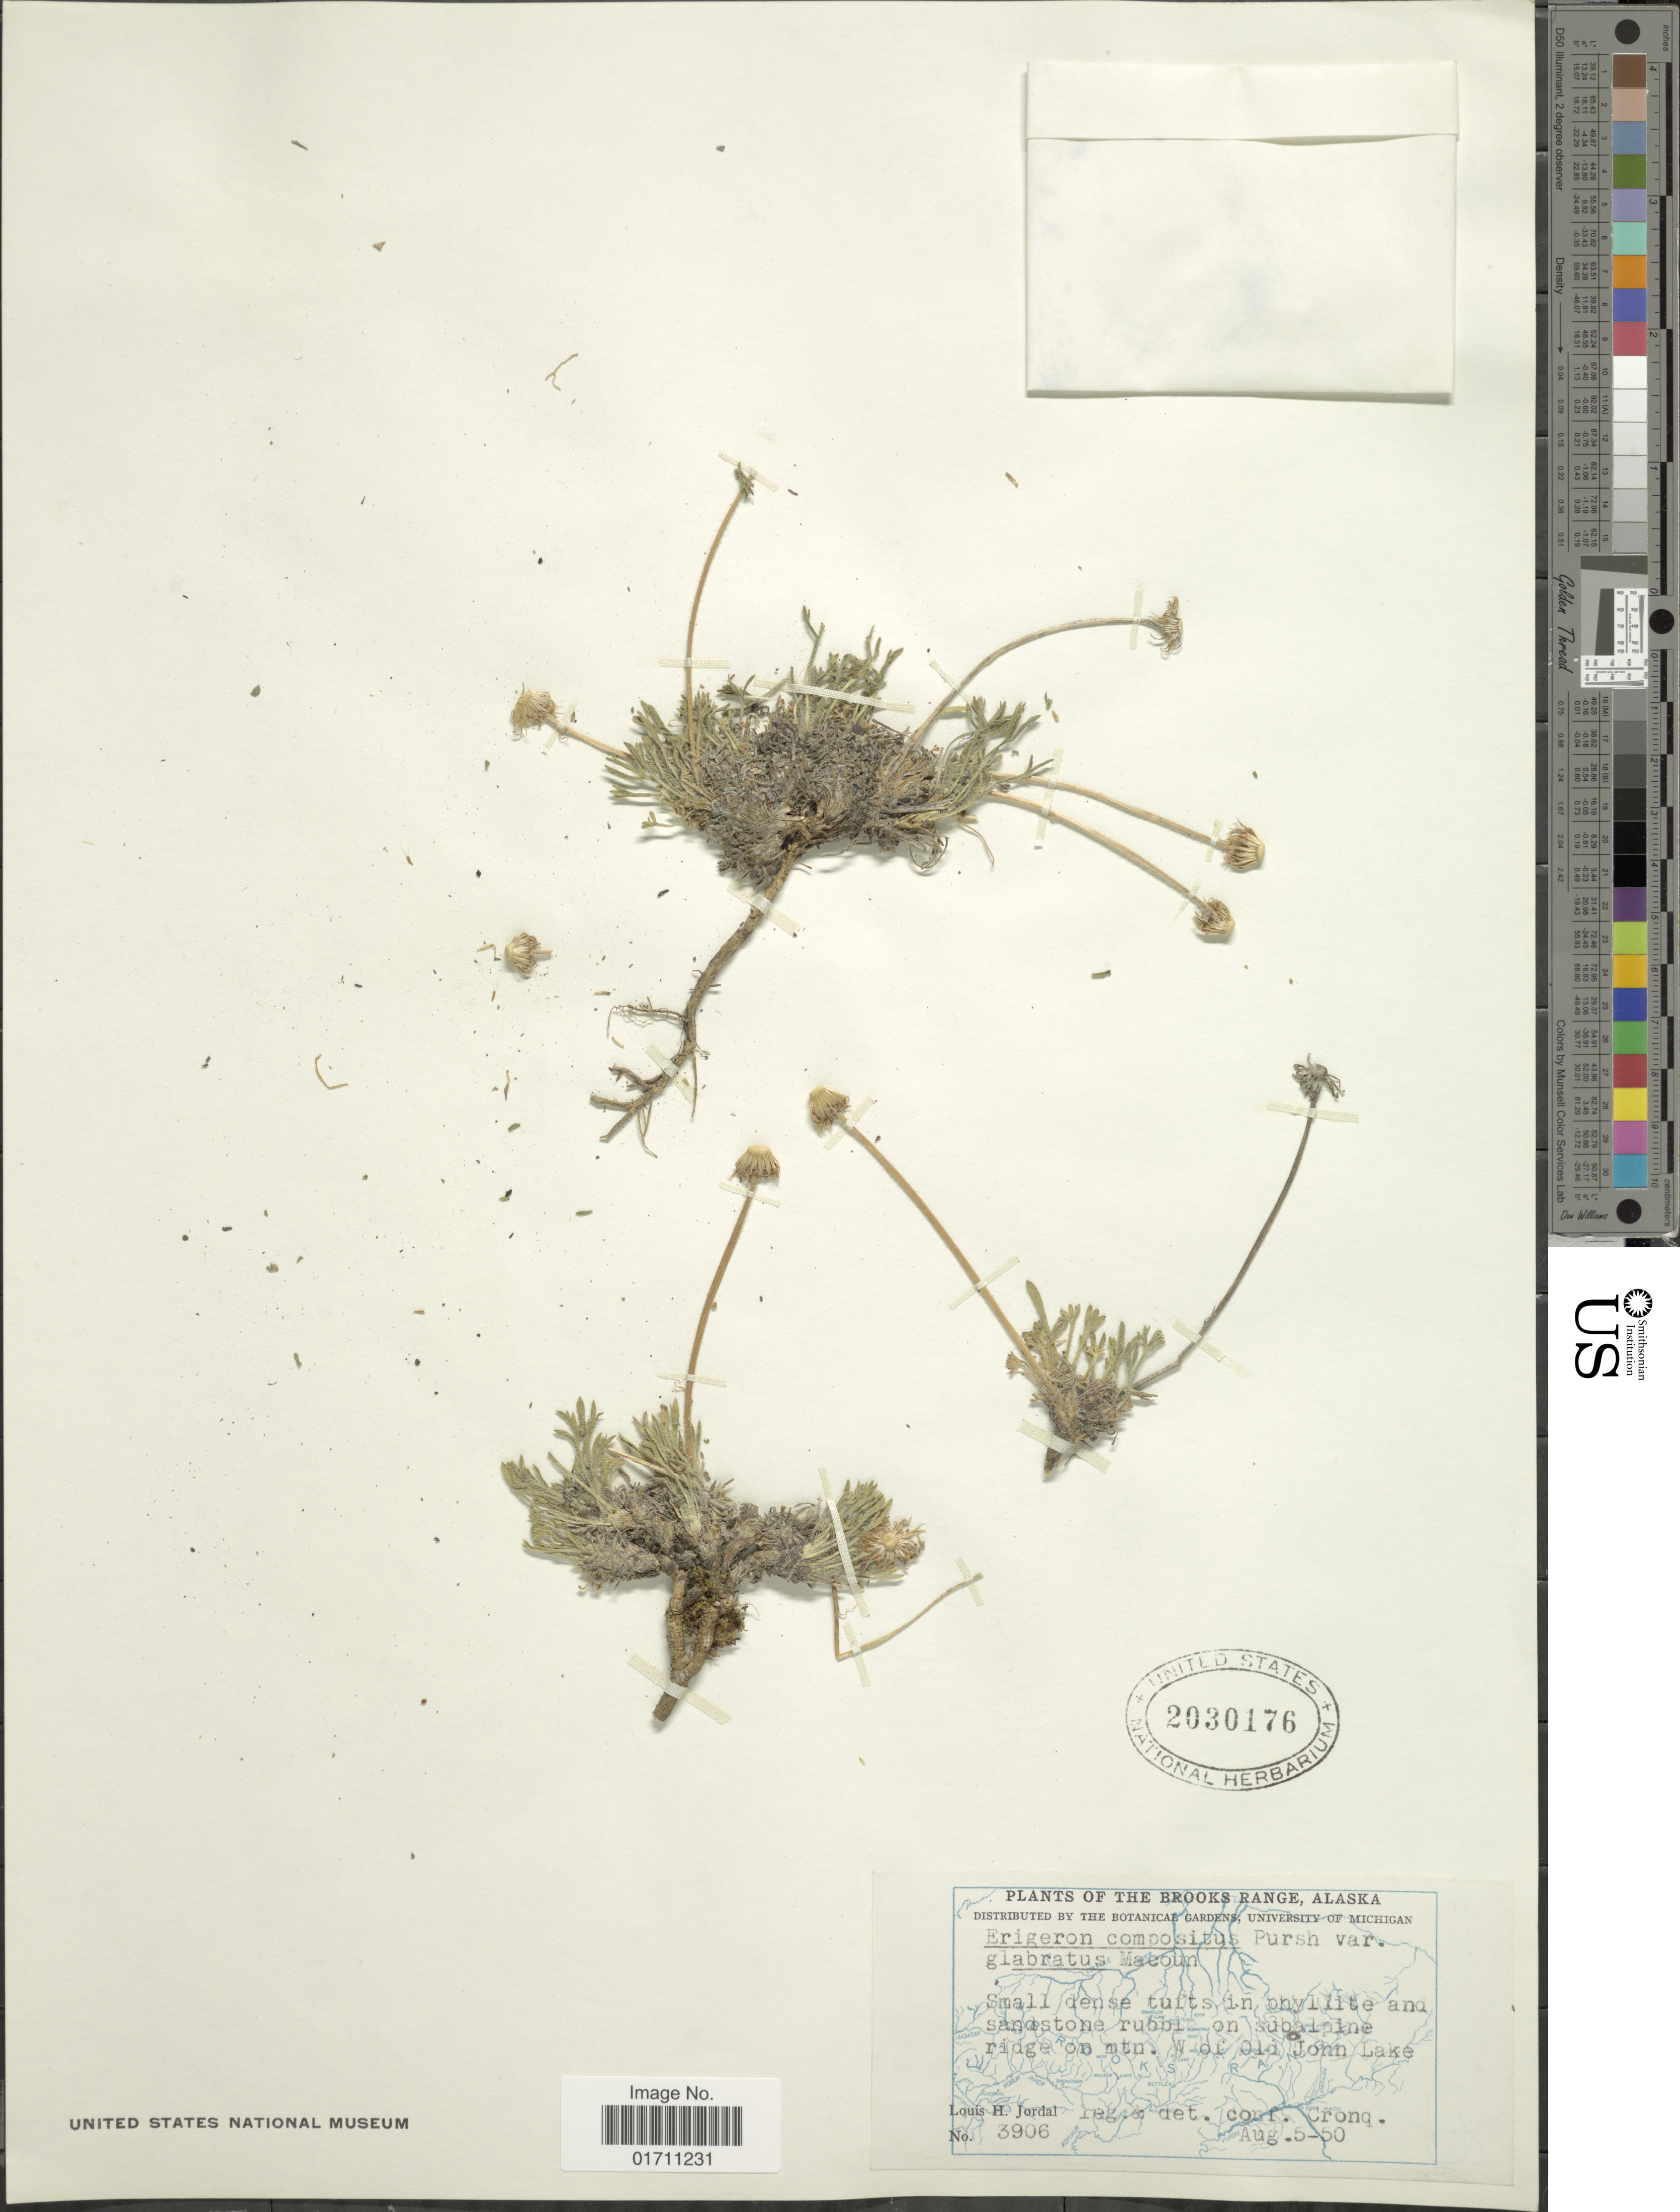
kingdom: Plantae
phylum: Tracheophyta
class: Magnoliopsida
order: Asterales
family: Asteraceae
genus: Erigeron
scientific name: Erigeron compositus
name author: Pursh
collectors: L. Jordal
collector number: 3906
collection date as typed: Transcribed d/m/y: 5/8/50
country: United States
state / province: Alaska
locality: Small dense tuft in phyllite and sandstone rubble on subalpine ridge or mtn. W of Old John Lake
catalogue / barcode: US 2030176